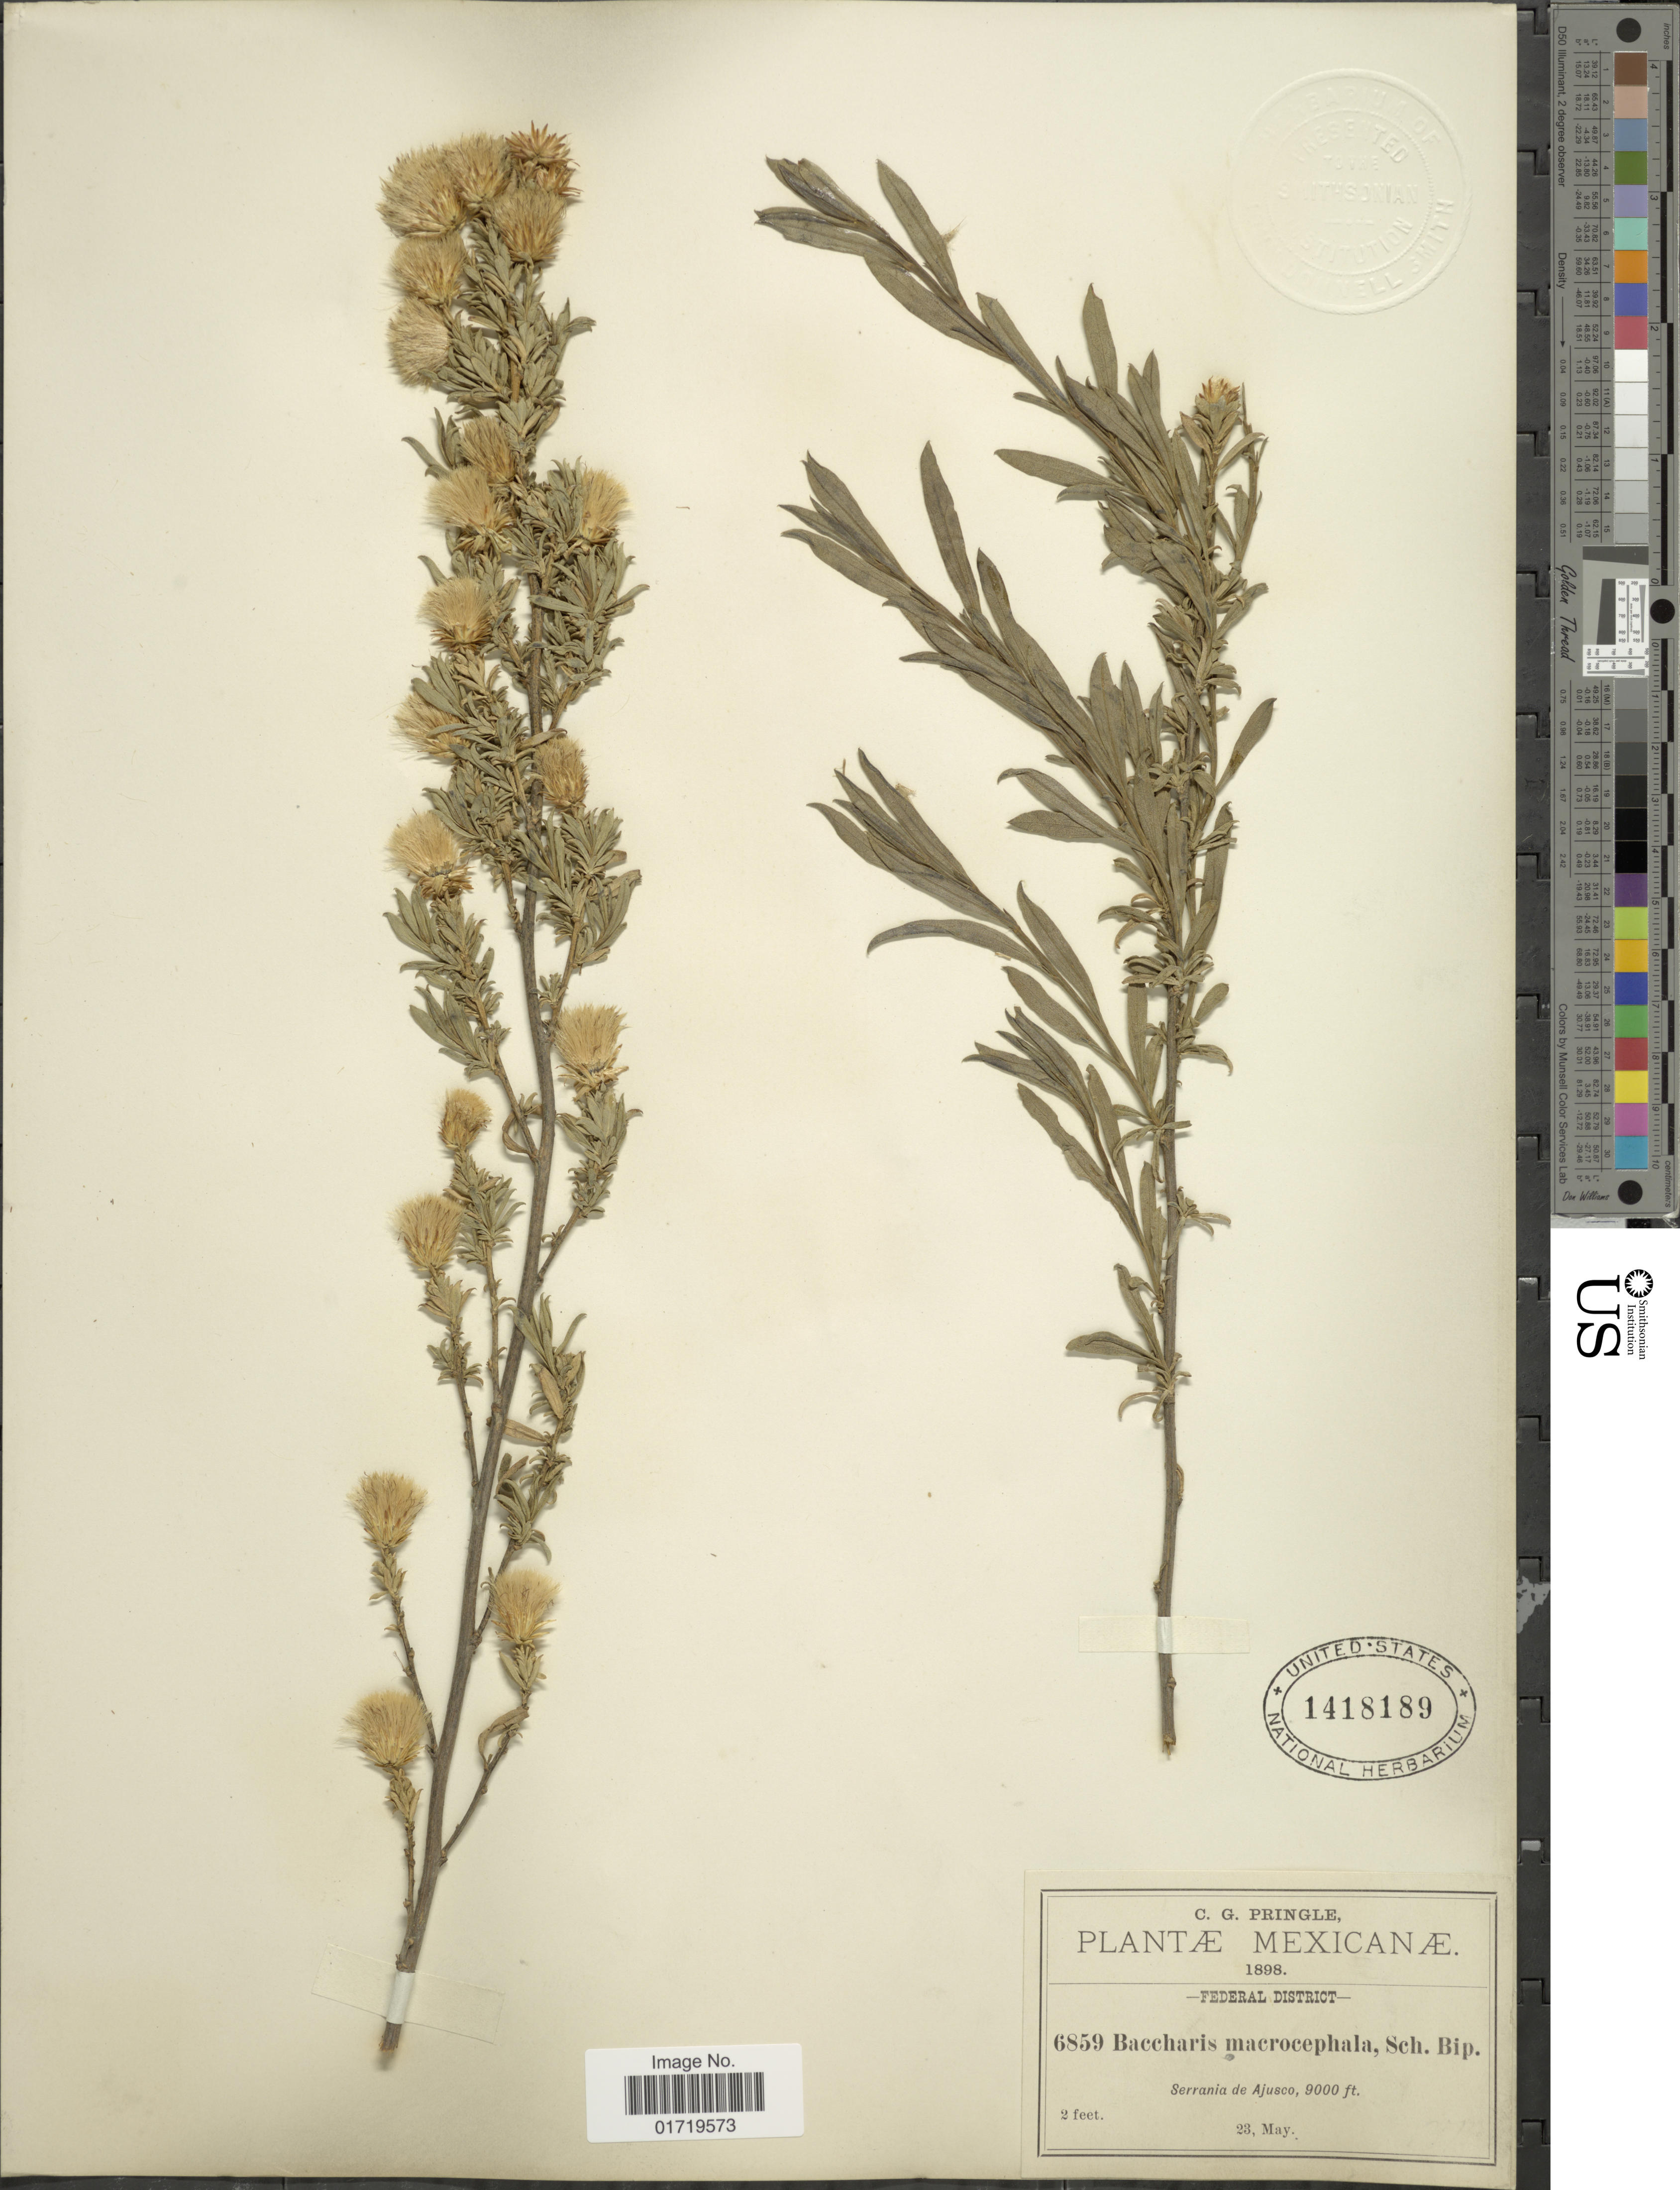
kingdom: Plantae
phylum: Tracheophyta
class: Magnoliopsida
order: Asterales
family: Asteraceae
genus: Baccharis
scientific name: Baccharis macrocephala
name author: Sch. Bip. ex Greenm.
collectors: C. G. Pringle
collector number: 6859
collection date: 1898-05-23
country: Mexico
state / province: Distrito Federal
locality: Serrania de Ajusco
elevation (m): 2743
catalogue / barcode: US 1418189